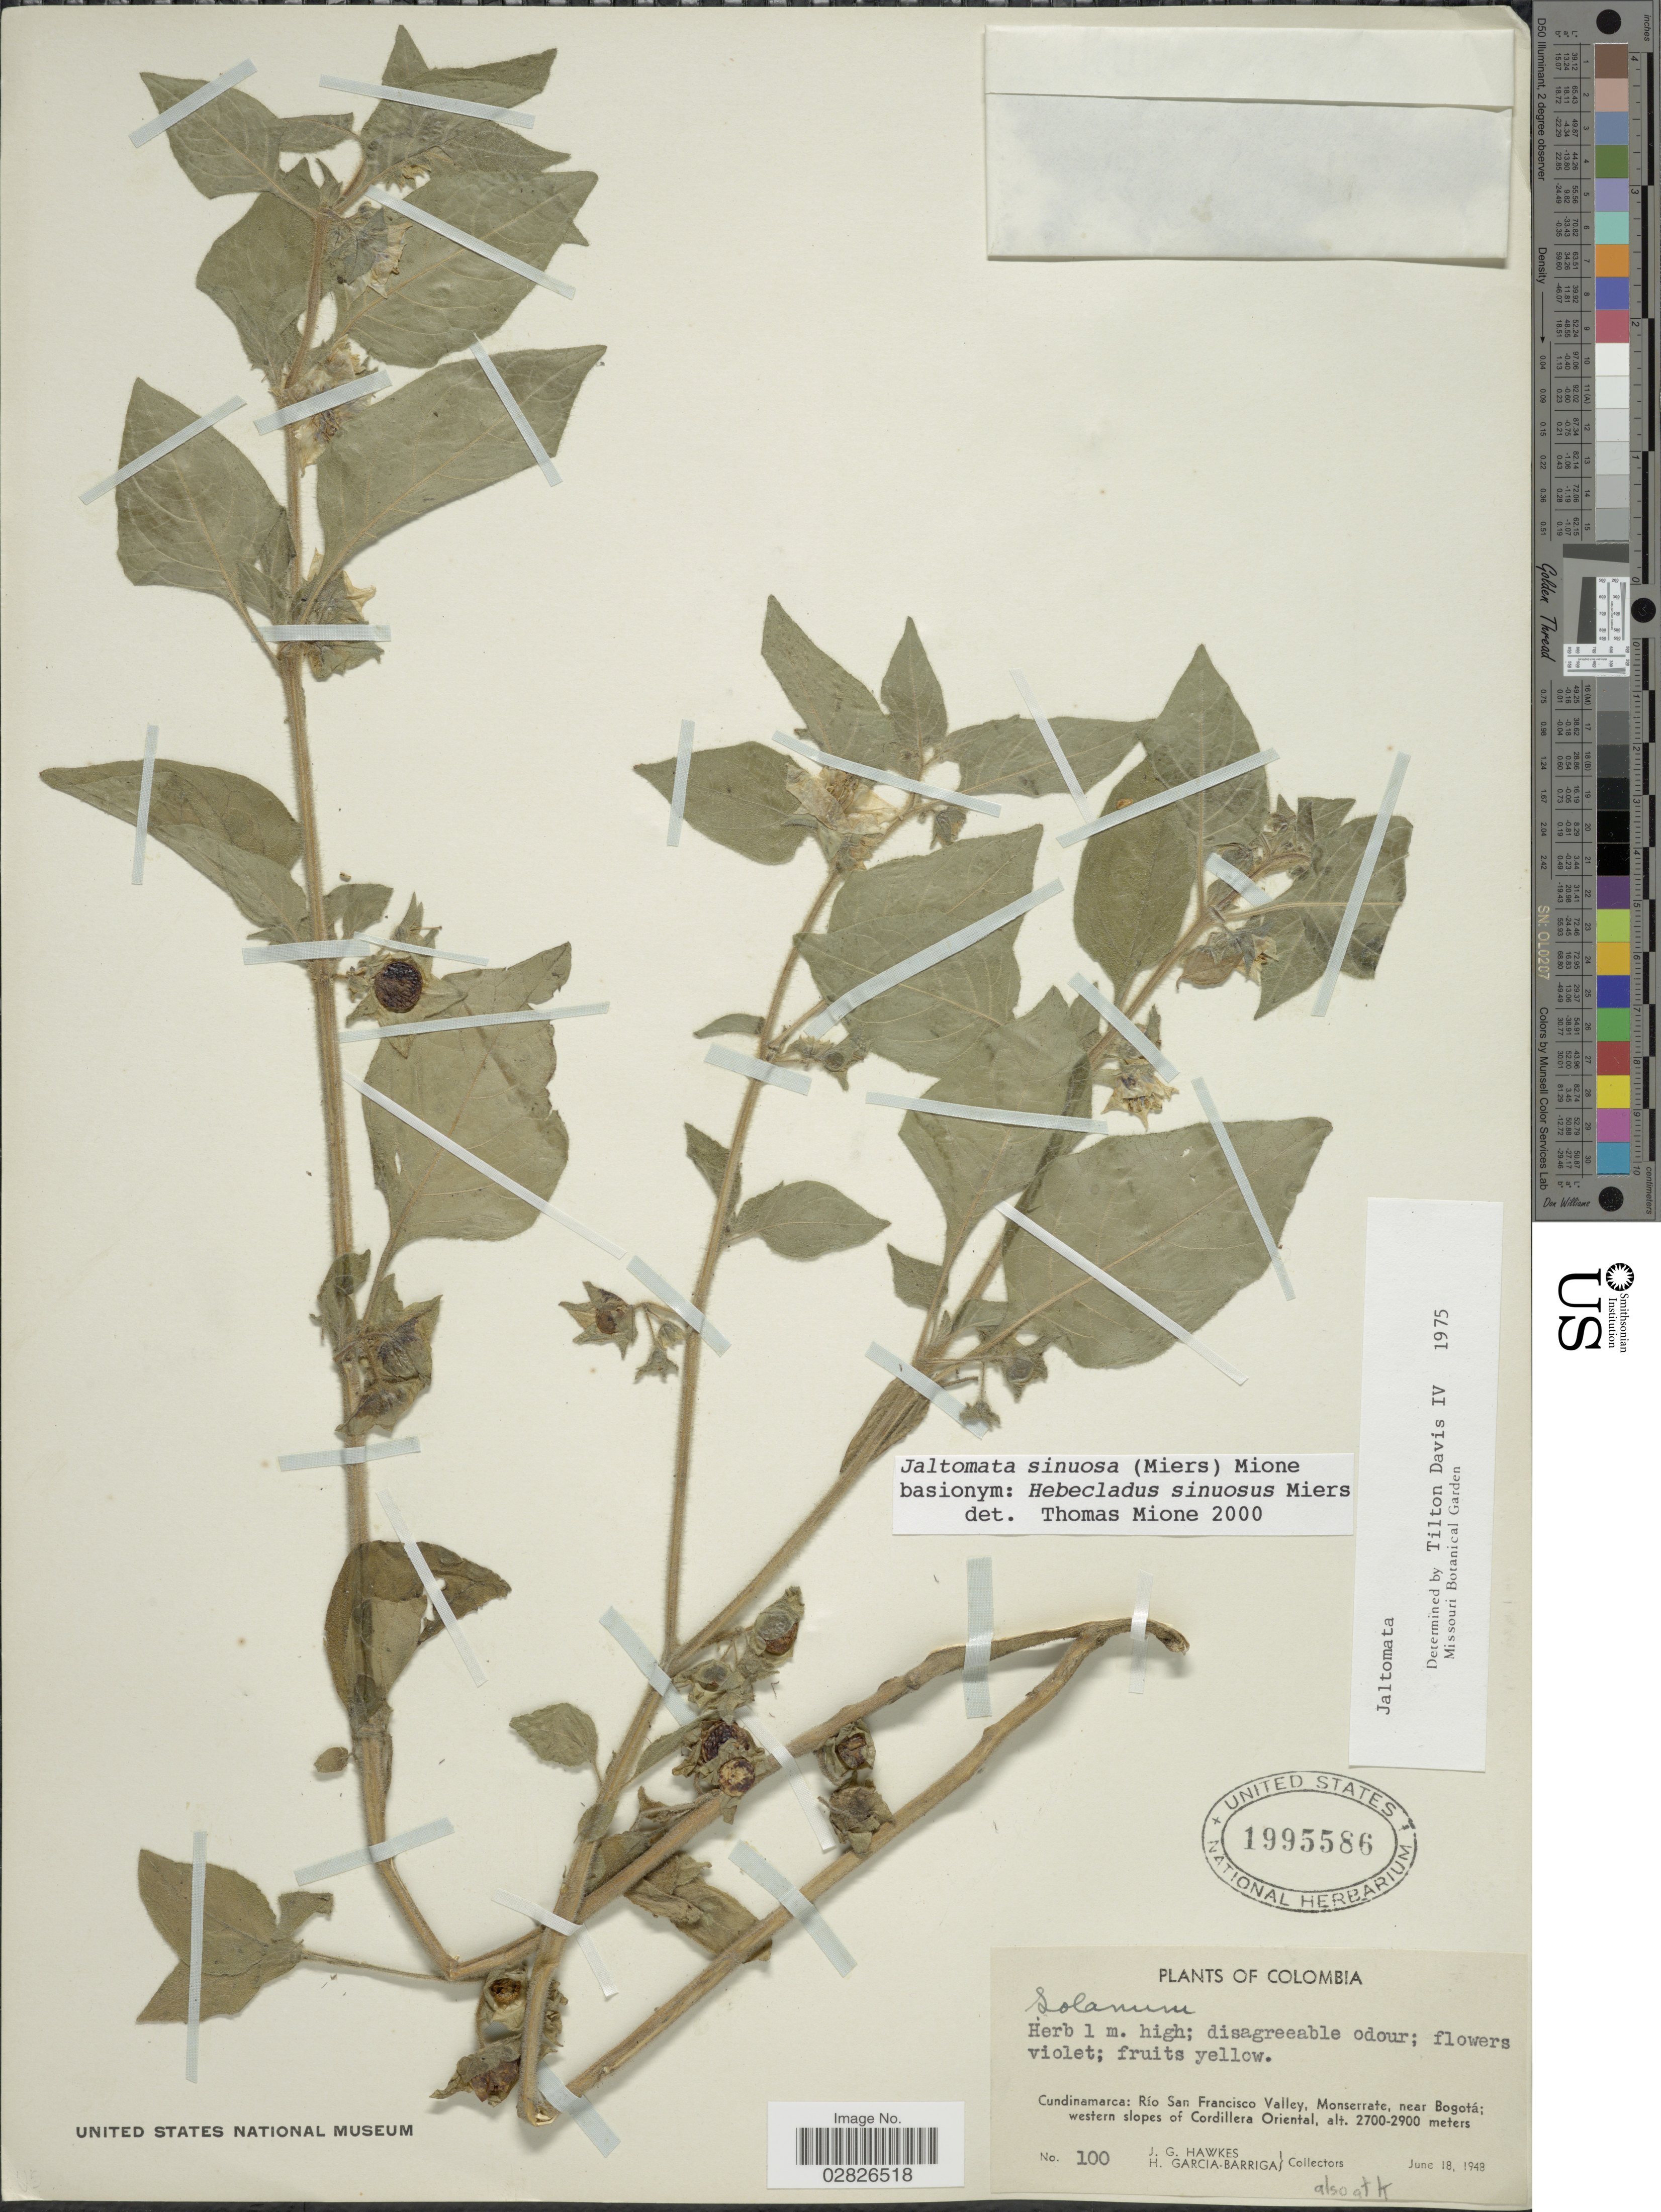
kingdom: Plantae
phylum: Tracheophyta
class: Magnoliopsida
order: Solanales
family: Solanaceae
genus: Jaltomata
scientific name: Jaltomata sinuosa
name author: (Miers) Mione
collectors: J. Hawkes & H. García Barriga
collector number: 100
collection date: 1948-06-18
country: Colombia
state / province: Cundinamarca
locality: Río San Francisco Valley, Monserrate, near Bogotá, western slopes of Cordillera Oriental.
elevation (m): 2700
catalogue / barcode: US 1995586